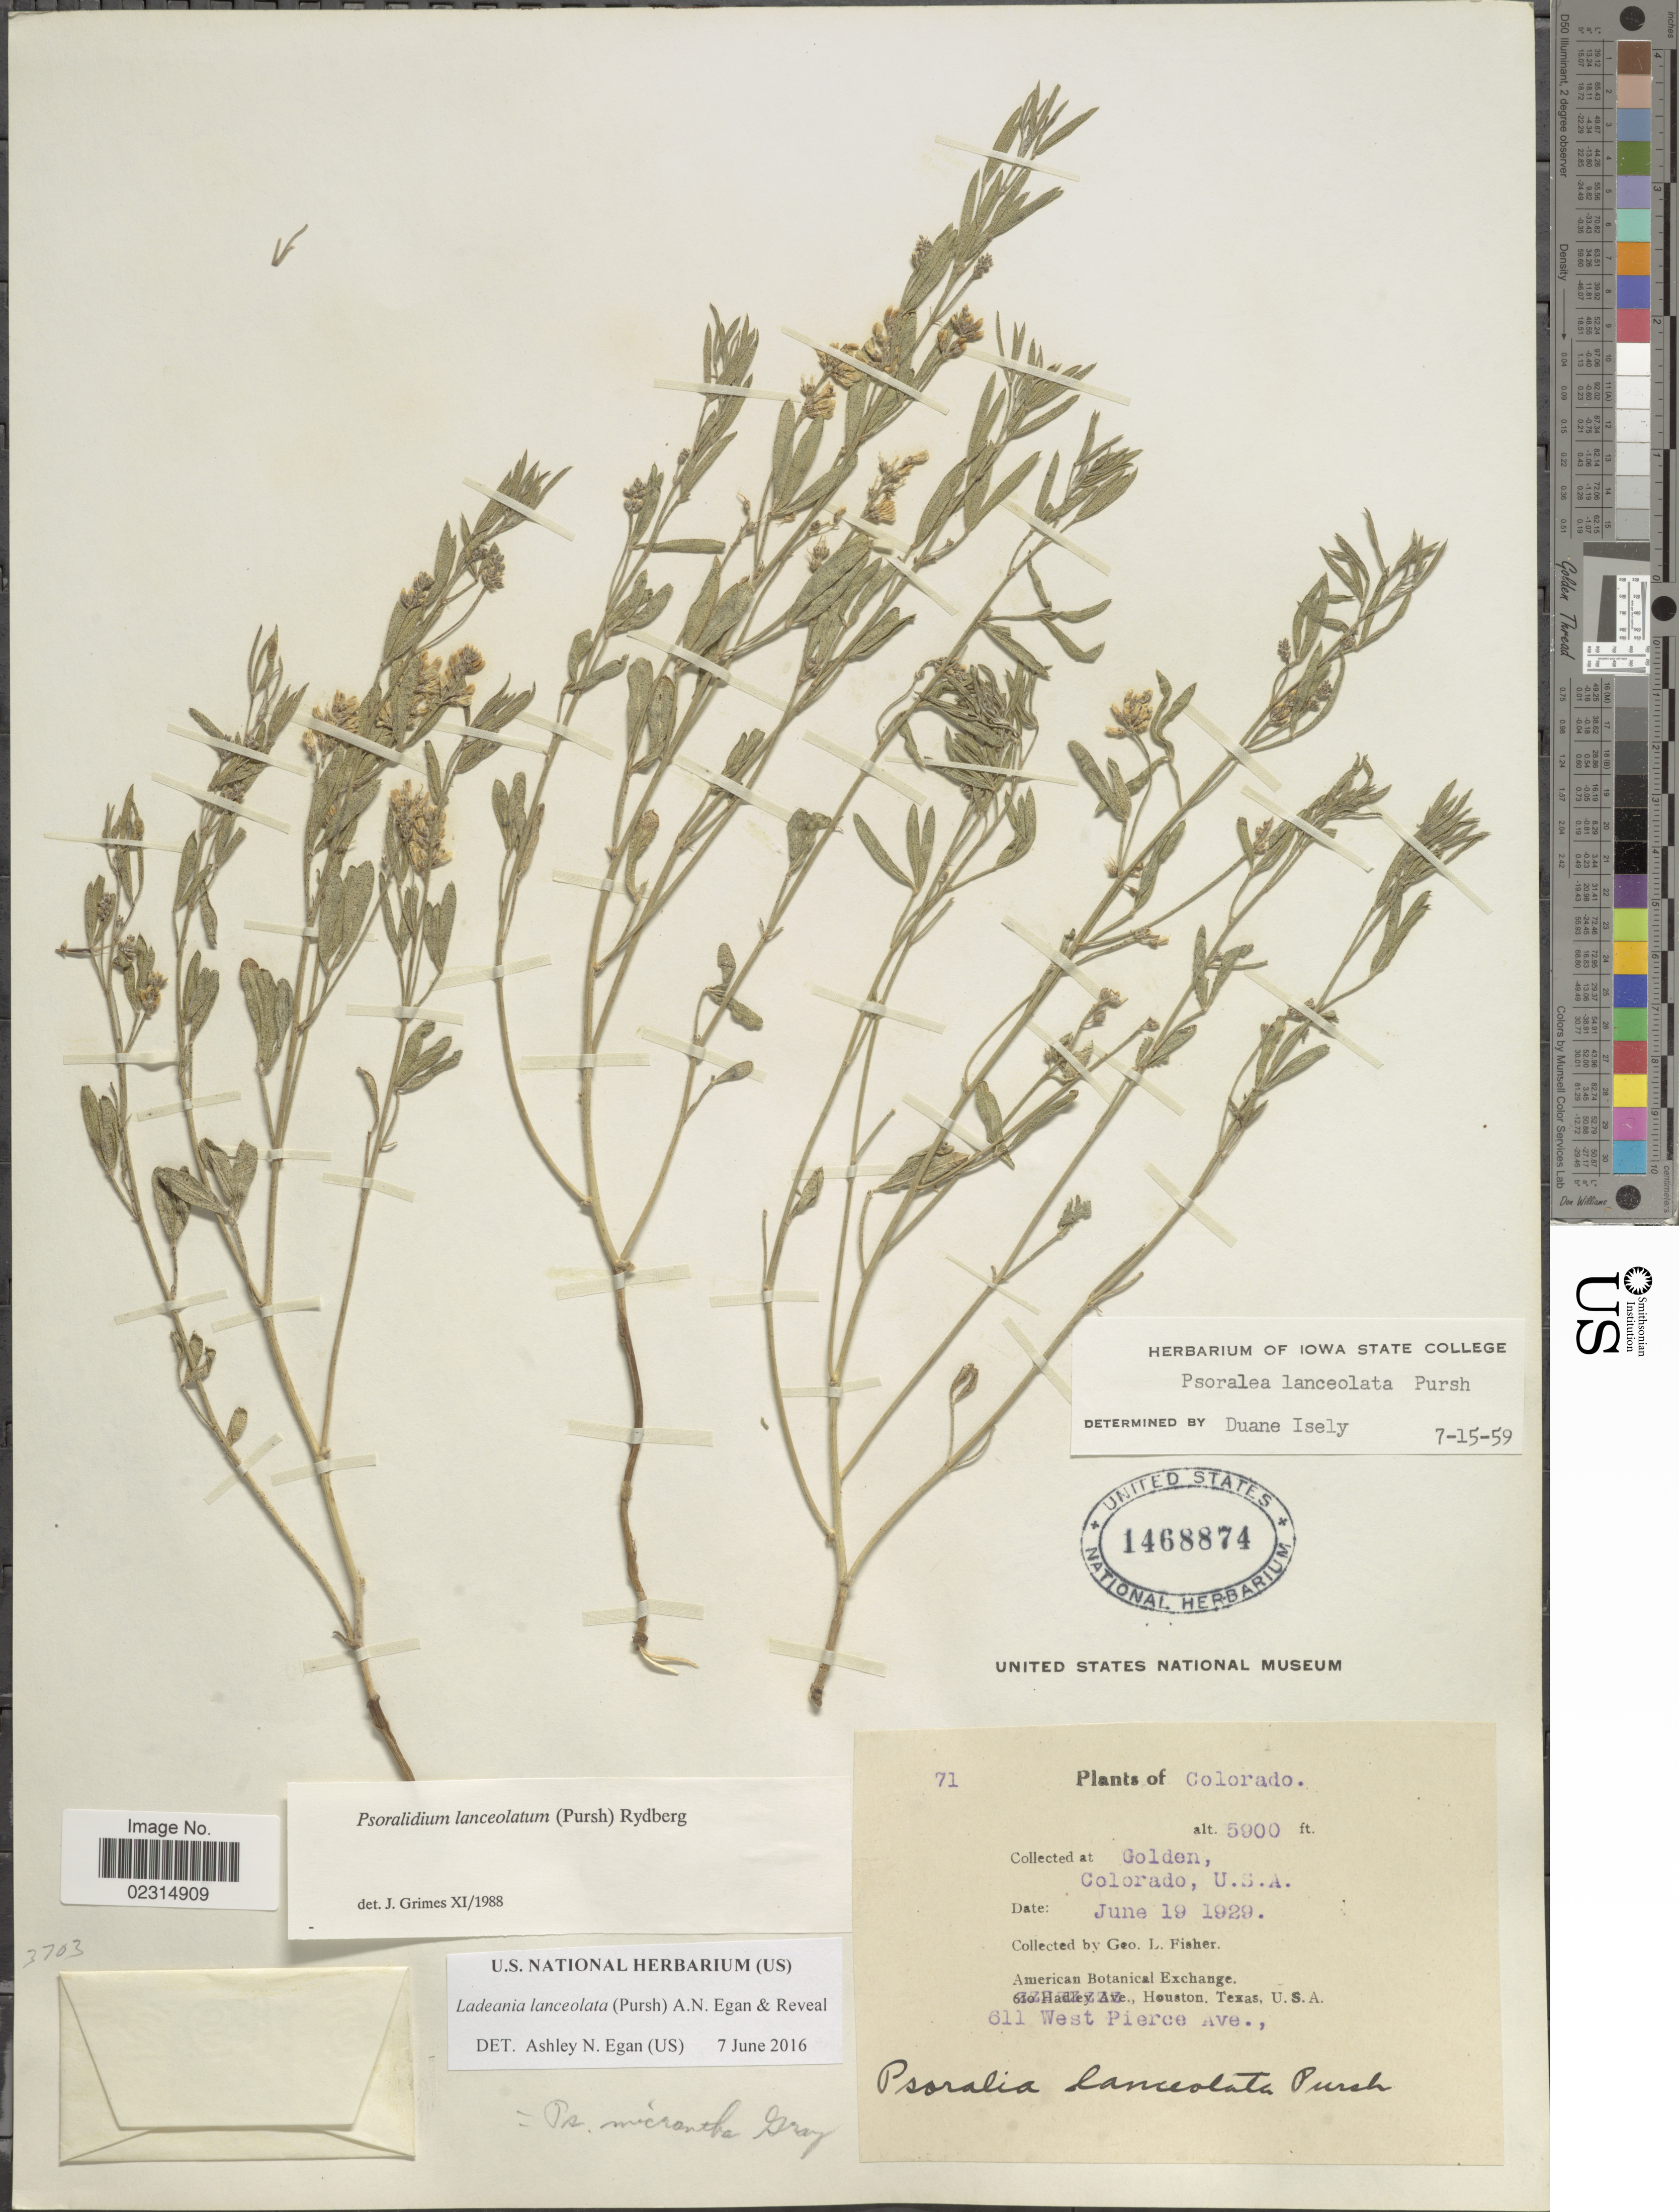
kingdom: Plantae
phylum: Tracheophyta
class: Magnoliopsida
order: Fabales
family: Fabaceae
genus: Ladeania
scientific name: Ladeania lanceolata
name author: (Pursh) A.N. Egan & Reveal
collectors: G. L. Fisher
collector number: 71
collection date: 1929-06-19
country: United States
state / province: Colorado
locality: Golden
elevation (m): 1798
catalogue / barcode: US 1468874